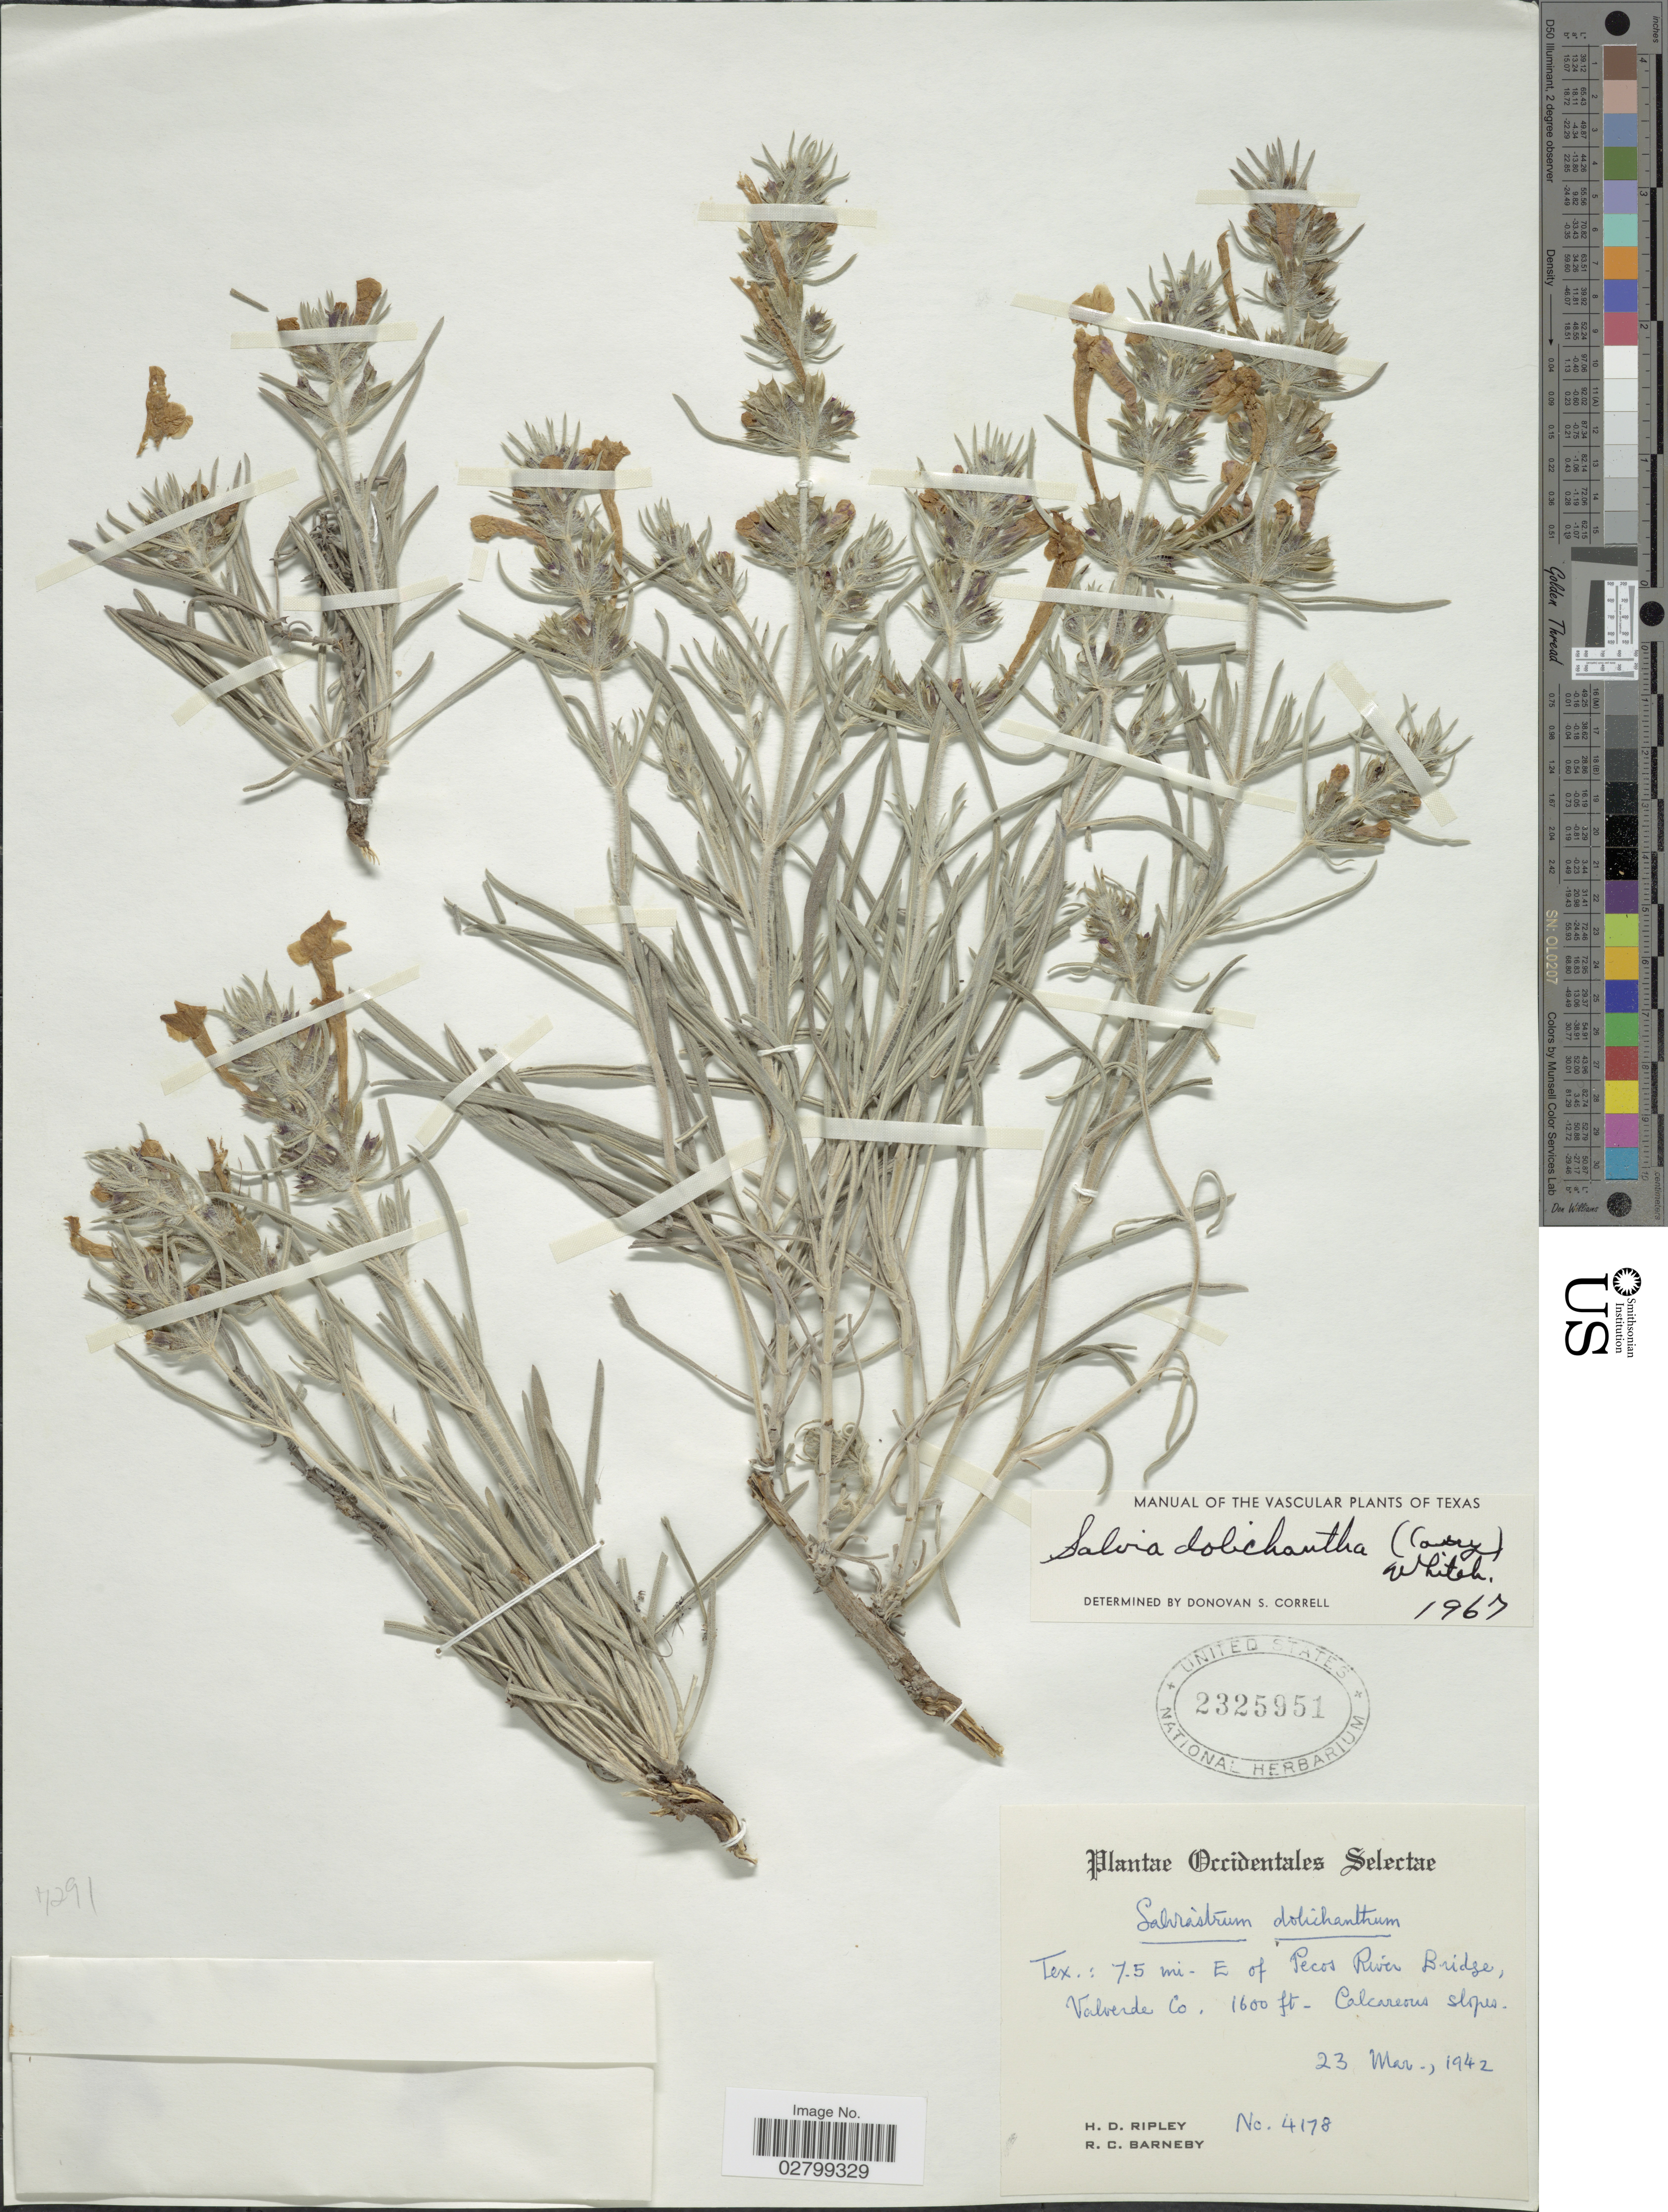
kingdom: Plantae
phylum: Tracheophyta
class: Magnoliopsida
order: Lamiales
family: Lamiaceae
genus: Salvia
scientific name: Salvia dolichantha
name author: E. Peter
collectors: H. Ripley & R. C. Barneby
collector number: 4178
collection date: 1942-03-23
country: United States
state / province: Texas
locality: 7.5 mi. E. of Pecos River Bridge, Valverde Co.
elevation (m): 488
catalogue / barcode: US 2325951